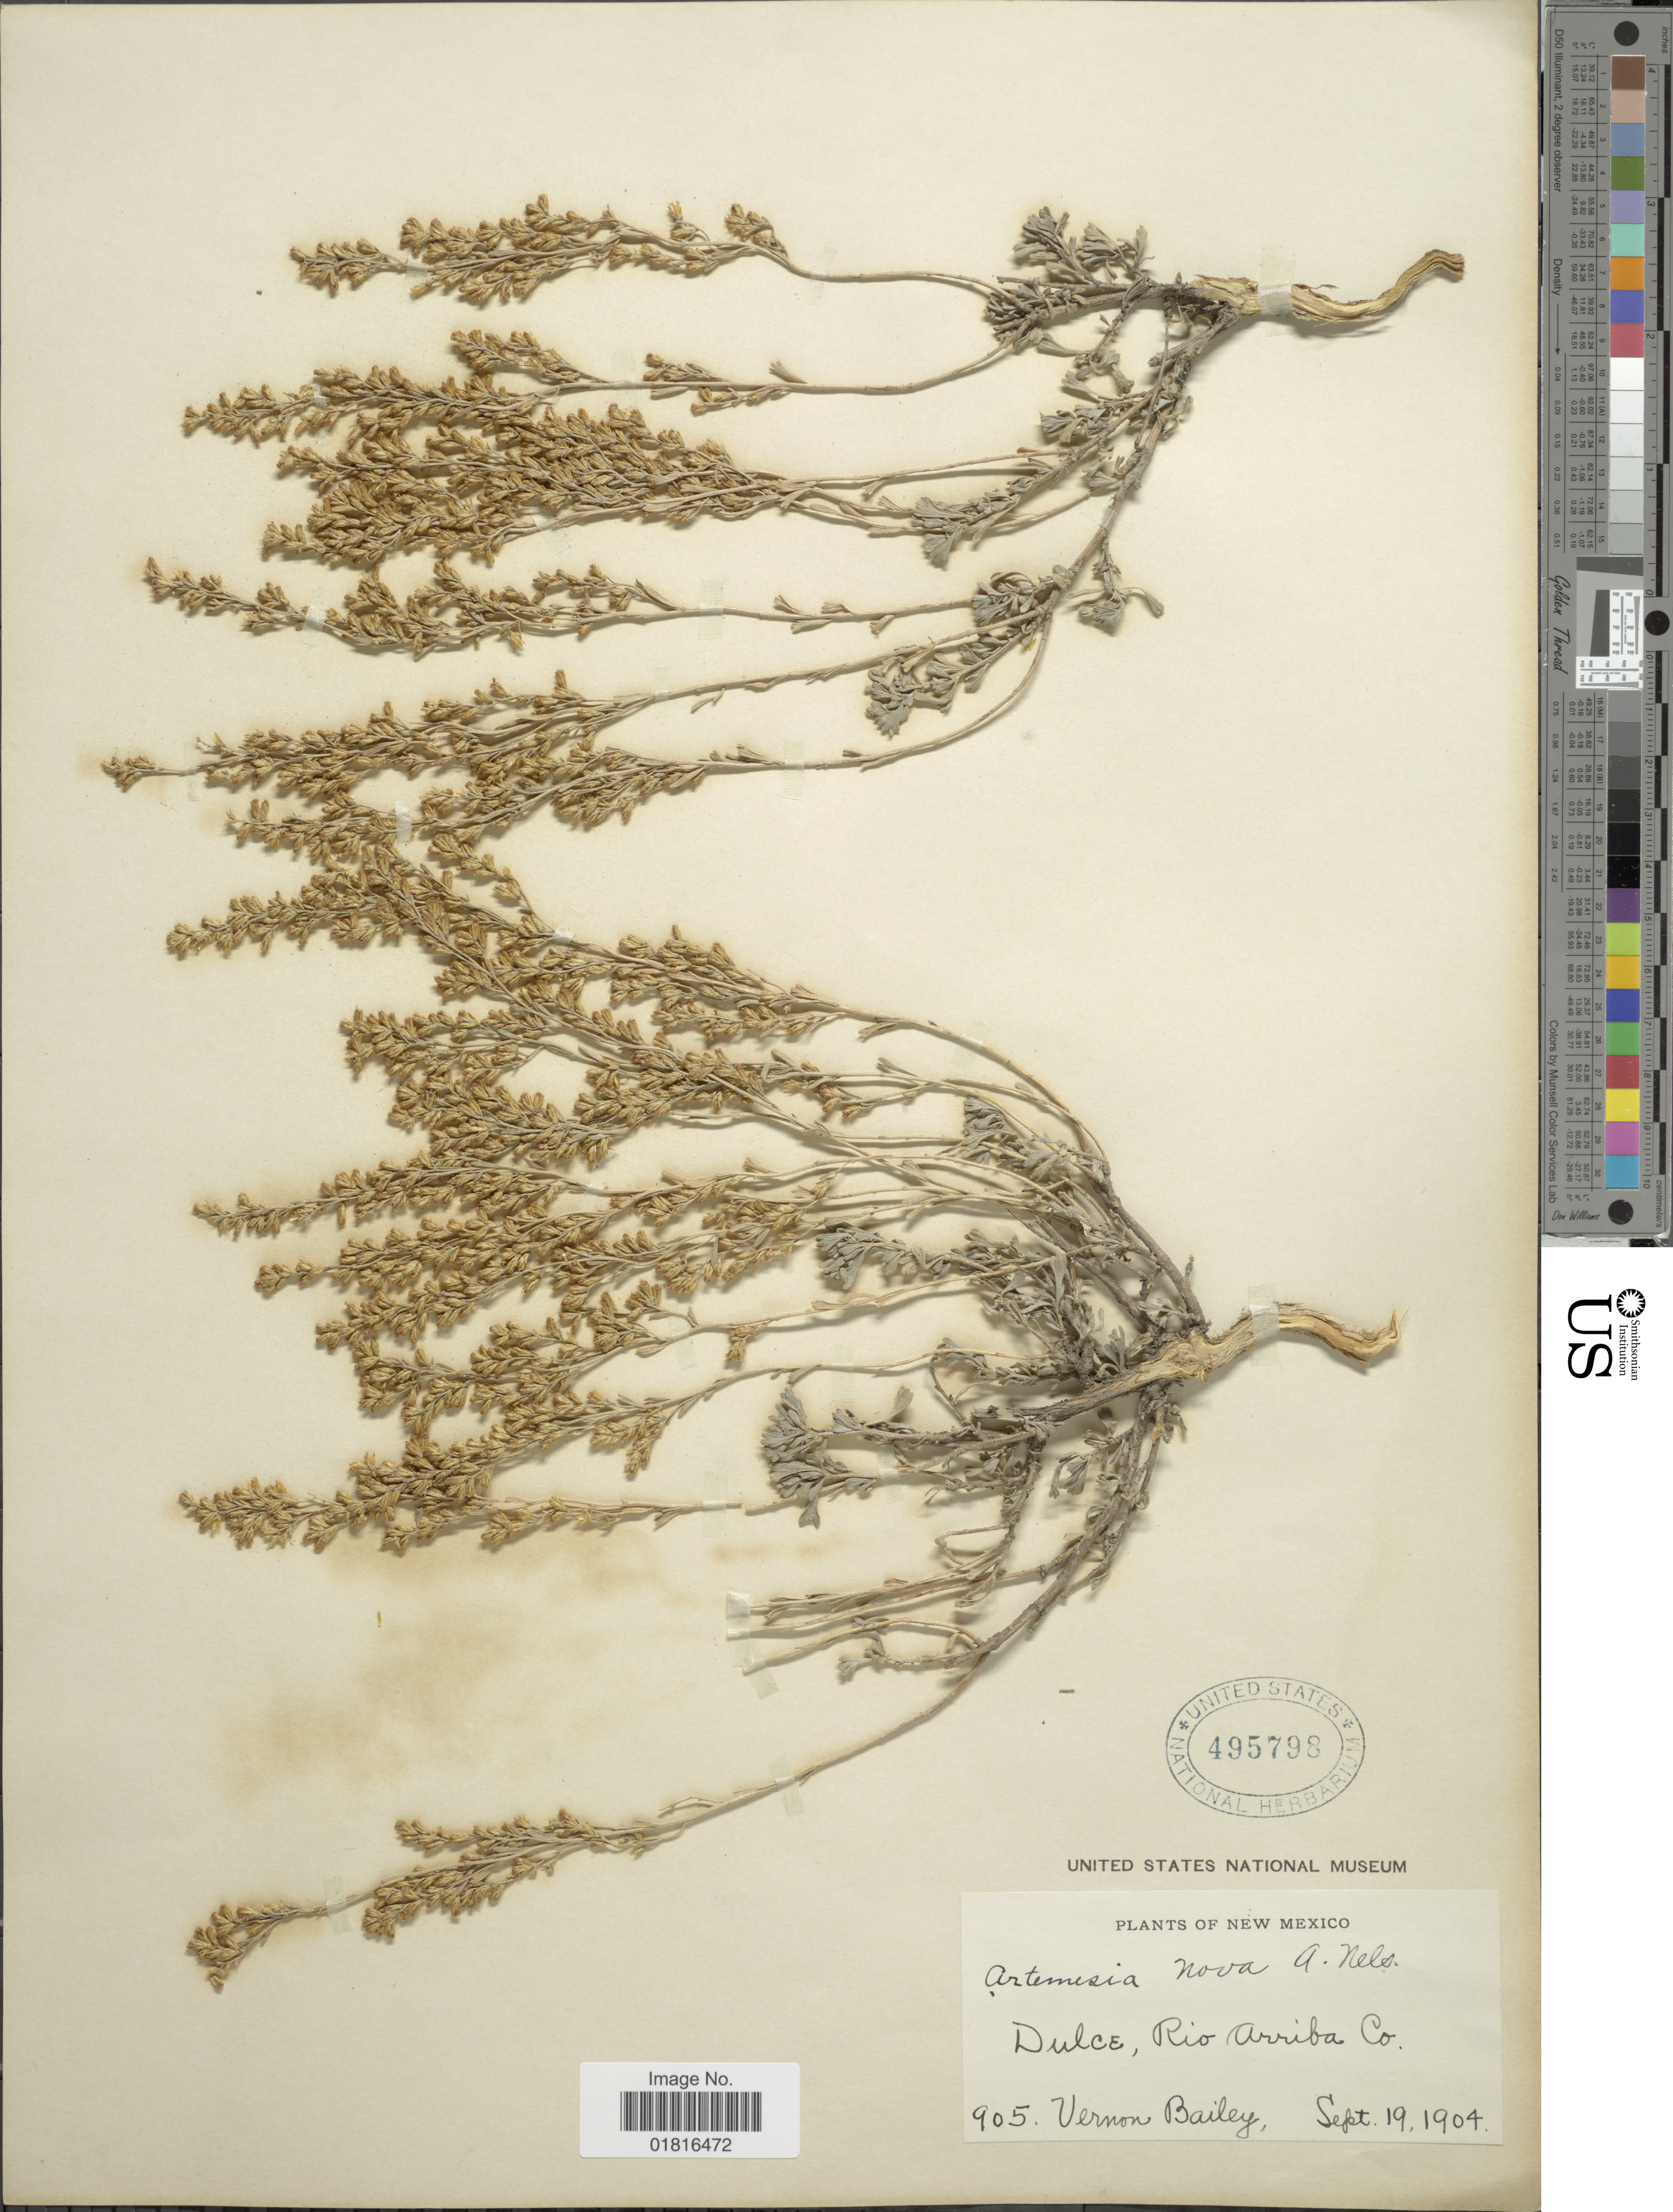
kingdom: Plantae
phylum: Tracheophyta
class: Magnoliopsida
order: Asterales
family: Asteraceae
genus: Artemisia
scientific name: Artemisia nova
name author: A. Nelson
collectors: V. O. Bailey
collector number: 905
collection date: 1904-09-19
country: United States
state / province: New Mexico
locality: Dulce, Rio Arriba Co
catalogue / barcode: US 495798